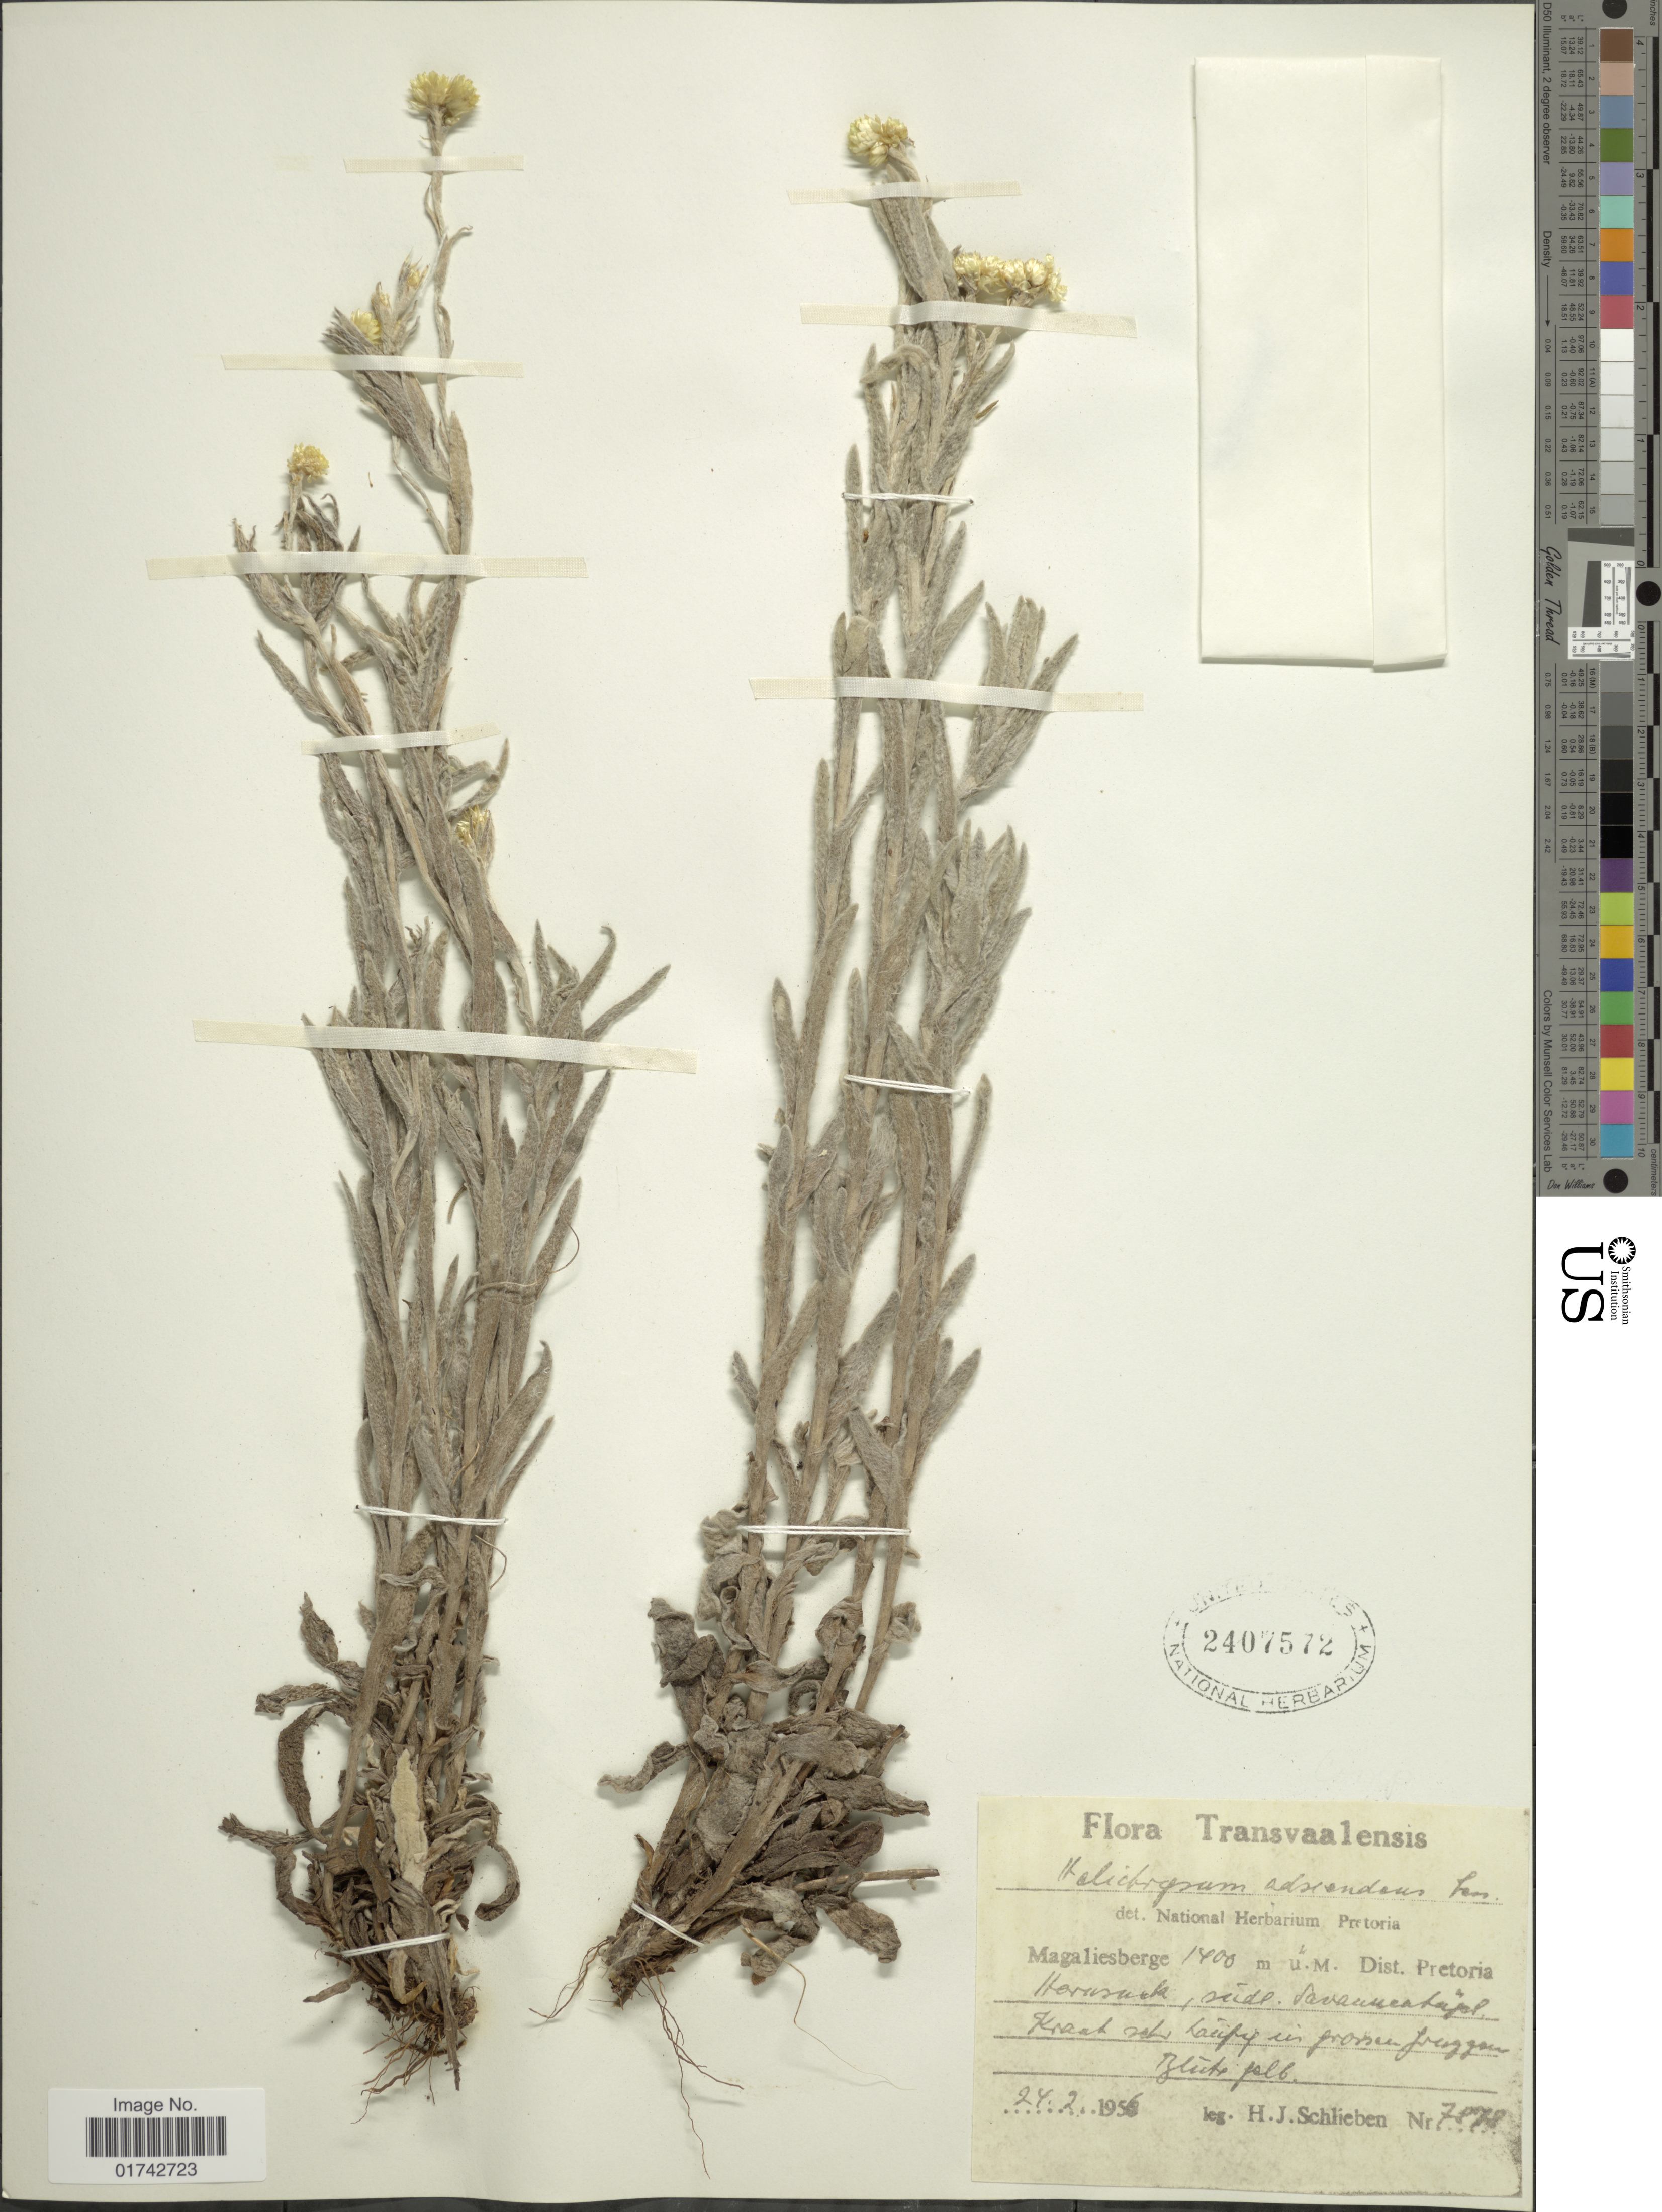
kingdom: Plantae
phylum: Tracheophyta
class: Magnoliopsida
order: Asterales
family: Asteraceae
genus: Helichrysum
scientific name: Helichrysum adscendens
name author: (Thunb.) Less.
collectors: H. J. Schlieben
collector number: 7878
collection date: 1956-02-27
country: South Africa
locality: Transvaalensis. Magaliesberge. Dist. Pretoria. Hornsnek, südl. Savanne hügel, Kraut veln häufig in prossen fruggen.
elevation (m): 1400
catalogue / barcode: US 2407572